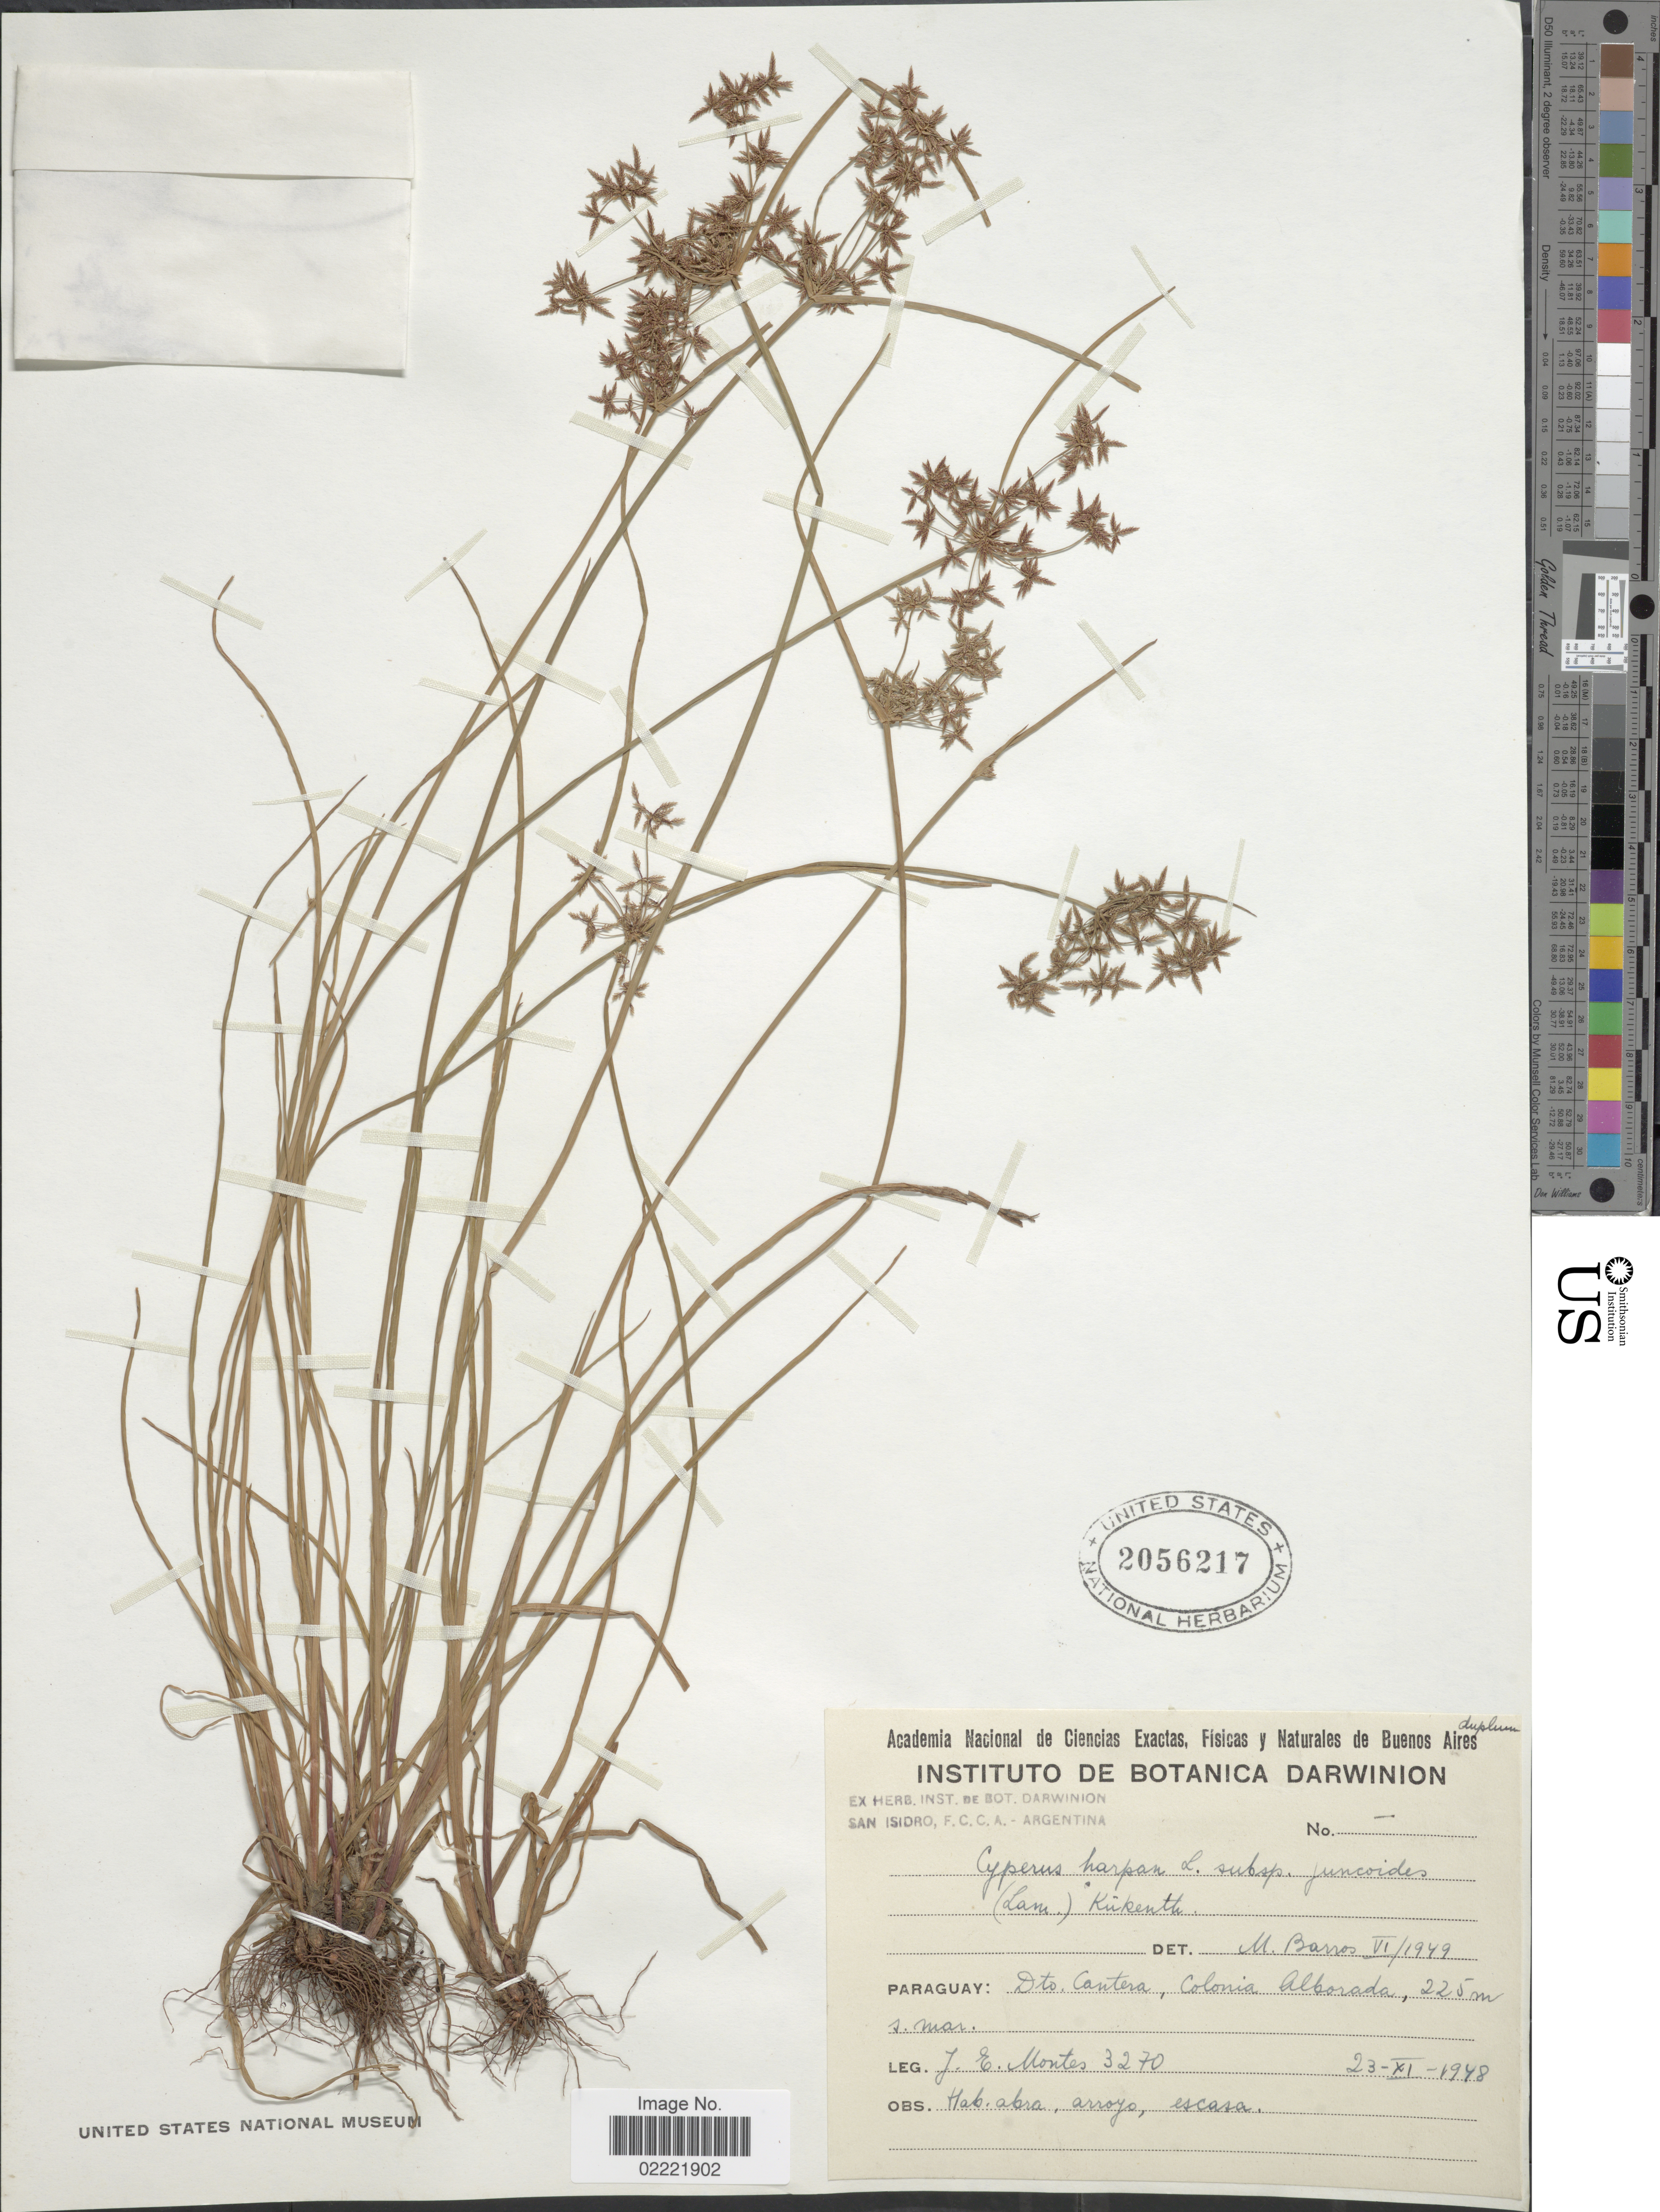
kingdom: Plantae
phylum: Tracheophyta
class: Liliopsida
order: Poales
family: Cyperaceae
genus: Cyperus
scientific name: Cyperus haspan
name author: L.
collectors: J. E. Montes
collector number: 3270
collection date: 1948-11-23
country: Paraguay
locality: Dto. Cantera, Colonia Alborada, s. mar.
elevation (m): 225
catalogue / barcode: US 2056217